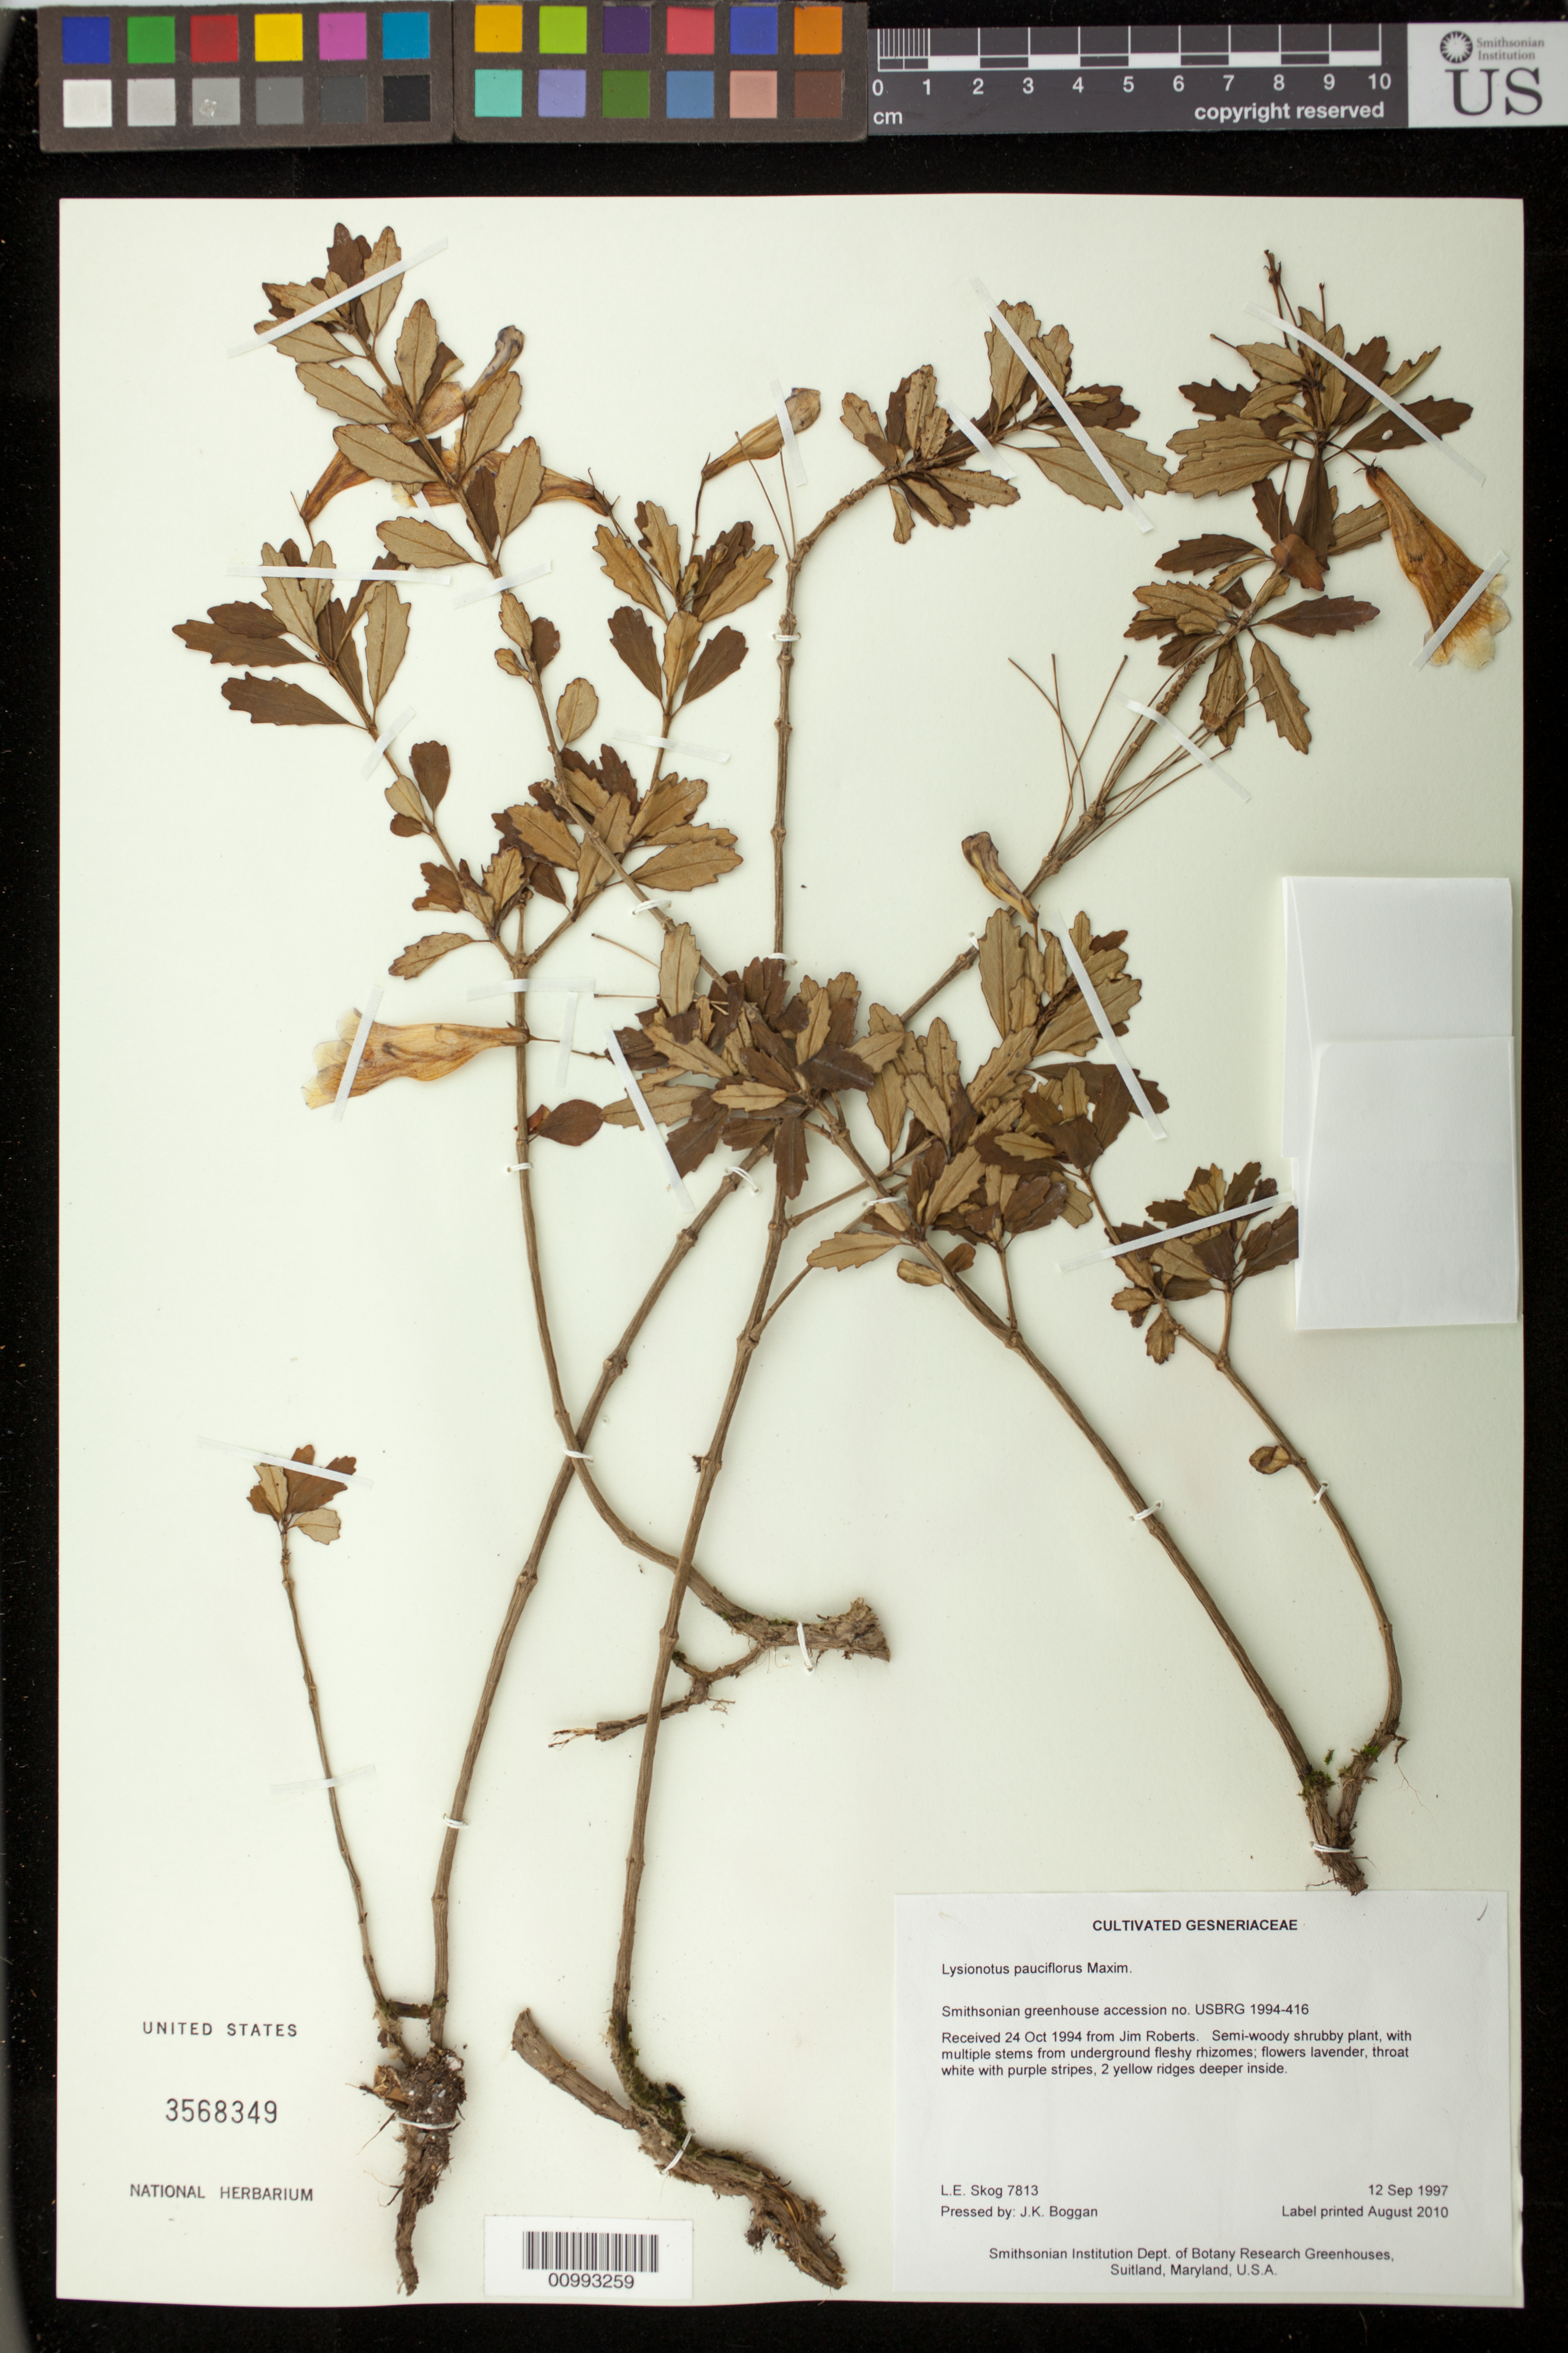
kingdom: Plantae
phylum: Tracheophyta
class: Magnoliopsida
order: Lamiales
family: Gesneriaceae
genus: Lysionotus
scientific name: Lysionotus pauciflorus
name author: Maxim.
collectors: L. E. Skog & J. K. Boggan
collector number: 7813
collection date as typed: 12 Sep 1997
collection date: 1997-09-12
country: United States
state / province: Maryland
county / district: Prince George's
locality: Smithsonian Institution Dept. of Botany Research Greenhouses, Suitland, Maryland, U.S.A.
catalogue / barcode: US 3568349